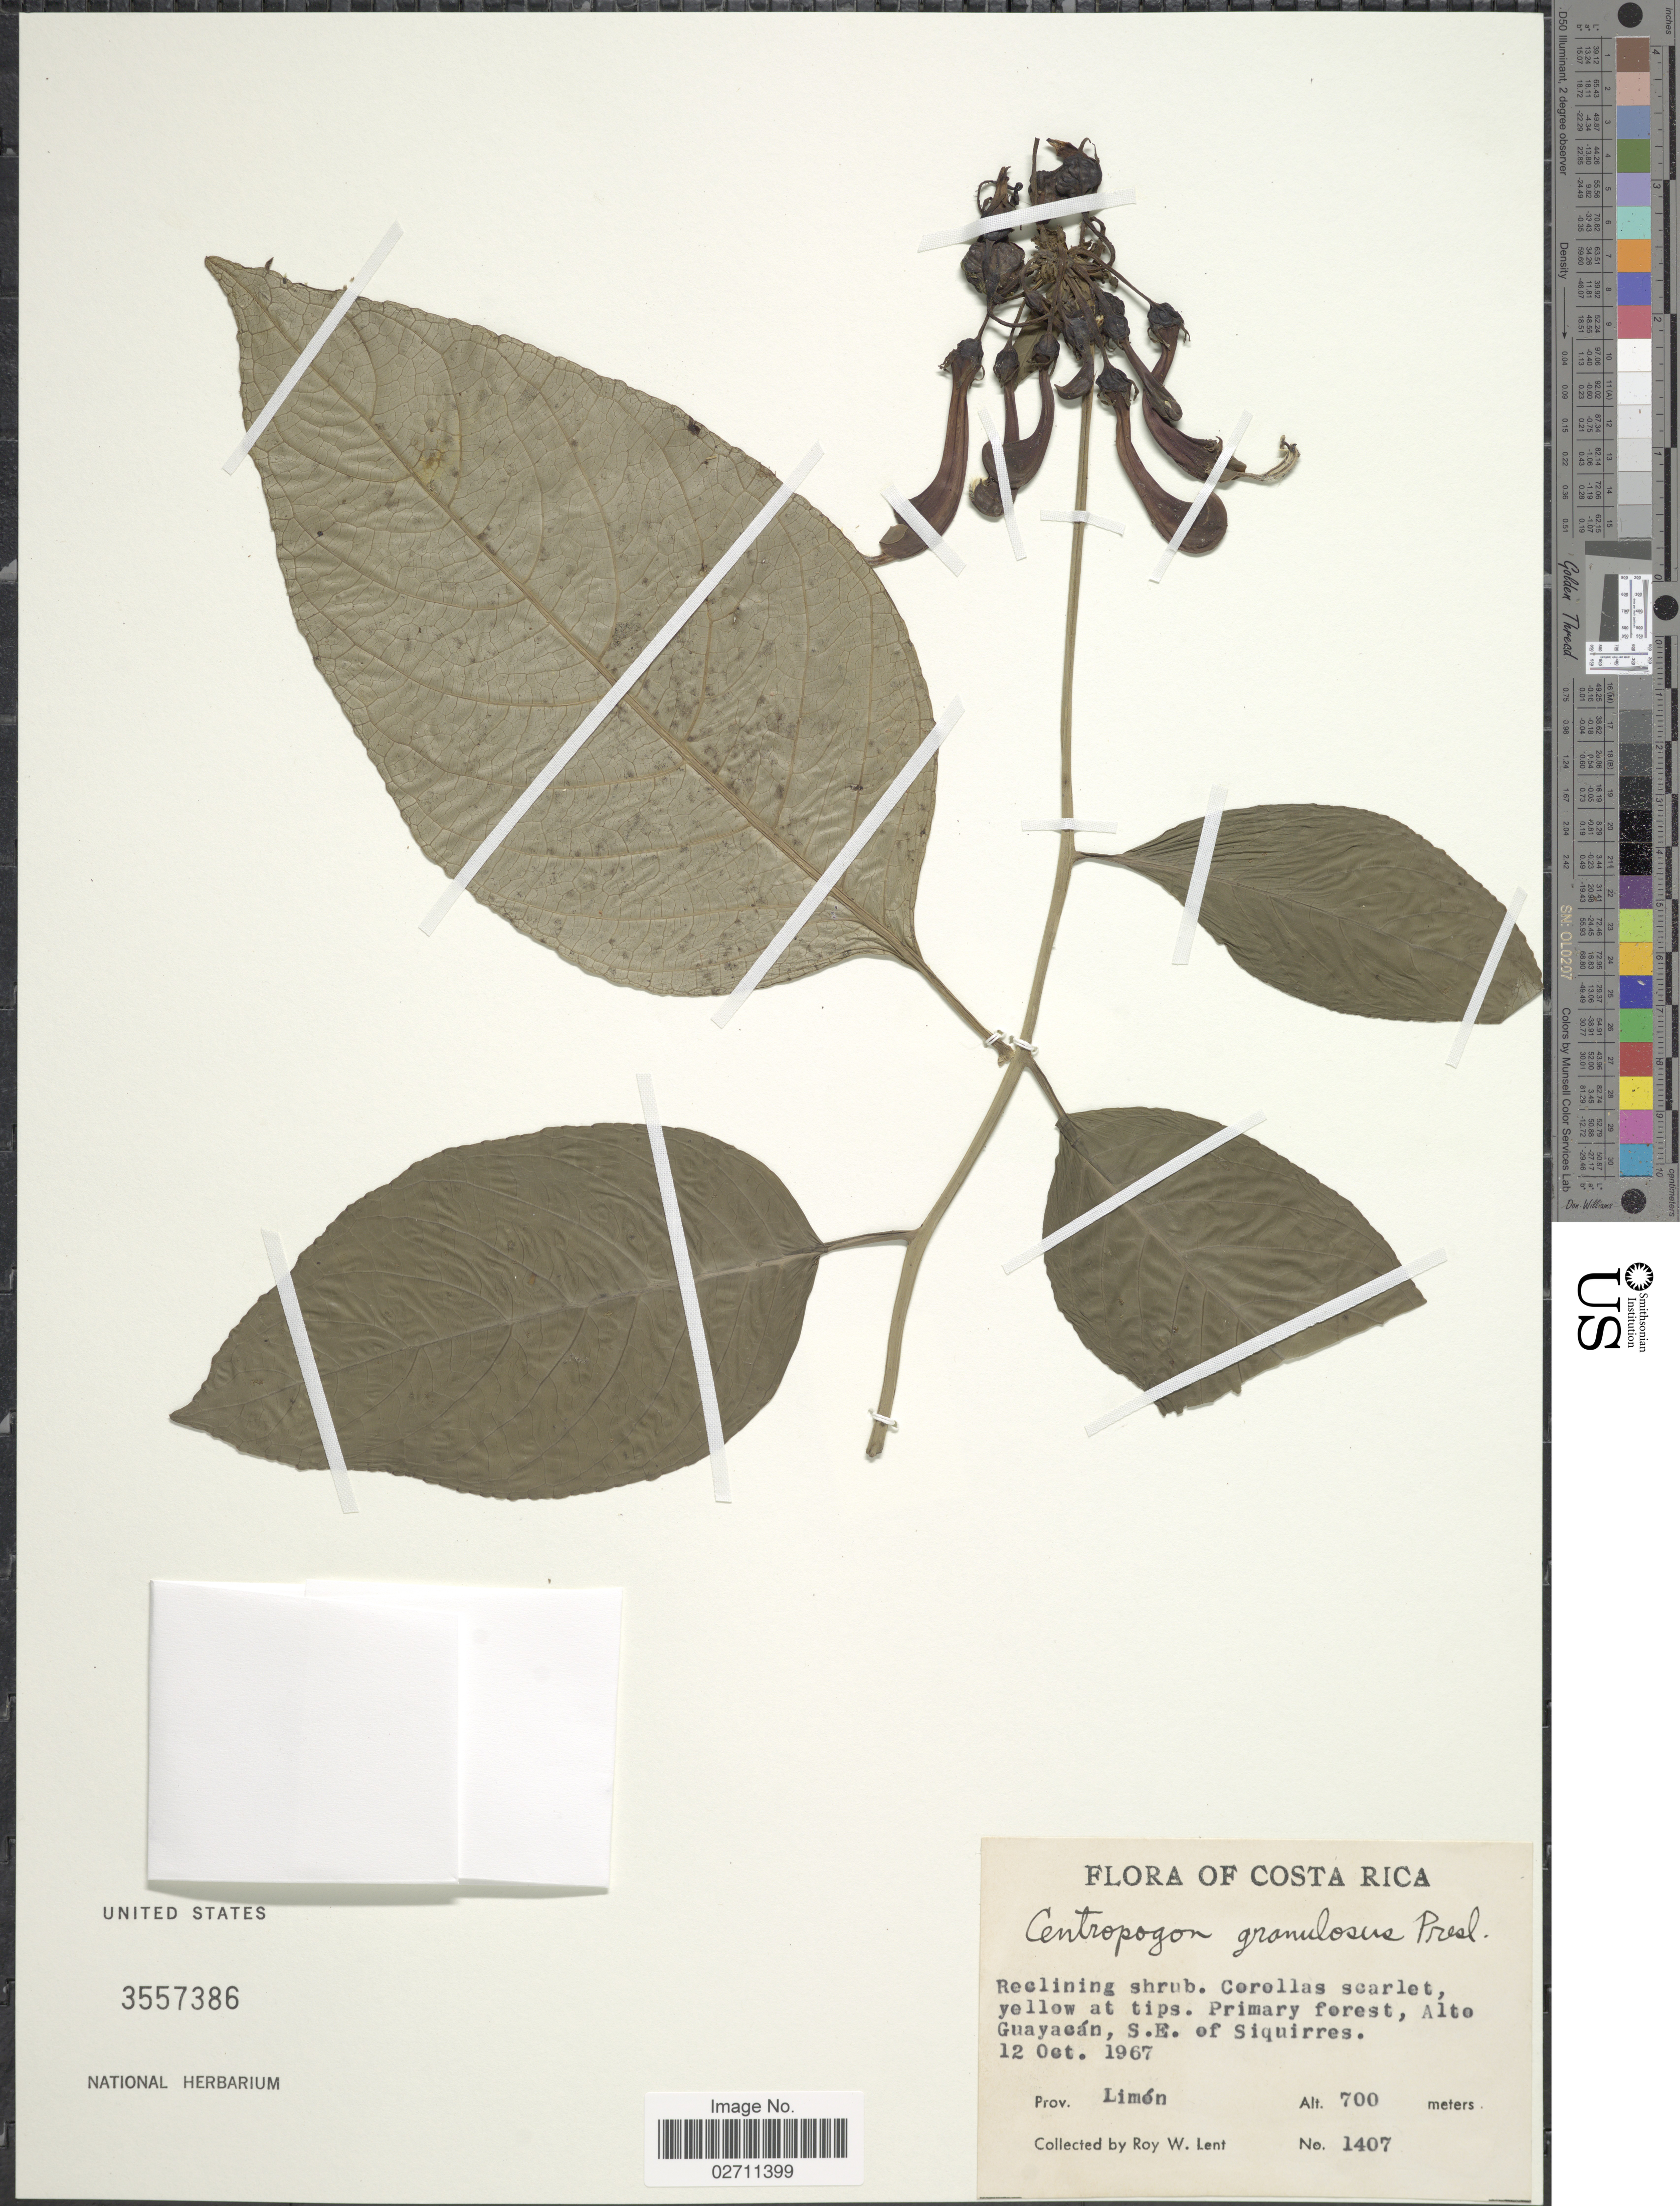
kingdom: Plantae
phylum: Tracheophyta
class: Magnoliopsida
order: Asterales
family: Campanulaceae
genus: Centropogon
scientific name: Centropogon granulosus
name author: C. Presl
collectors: R. W. Lent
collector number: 1407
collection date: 1967-10-12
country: Costa Rica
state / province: Limón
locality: Alto Guayacan, S.E. of Siquirres.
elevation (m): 700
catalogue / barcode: US 3557386